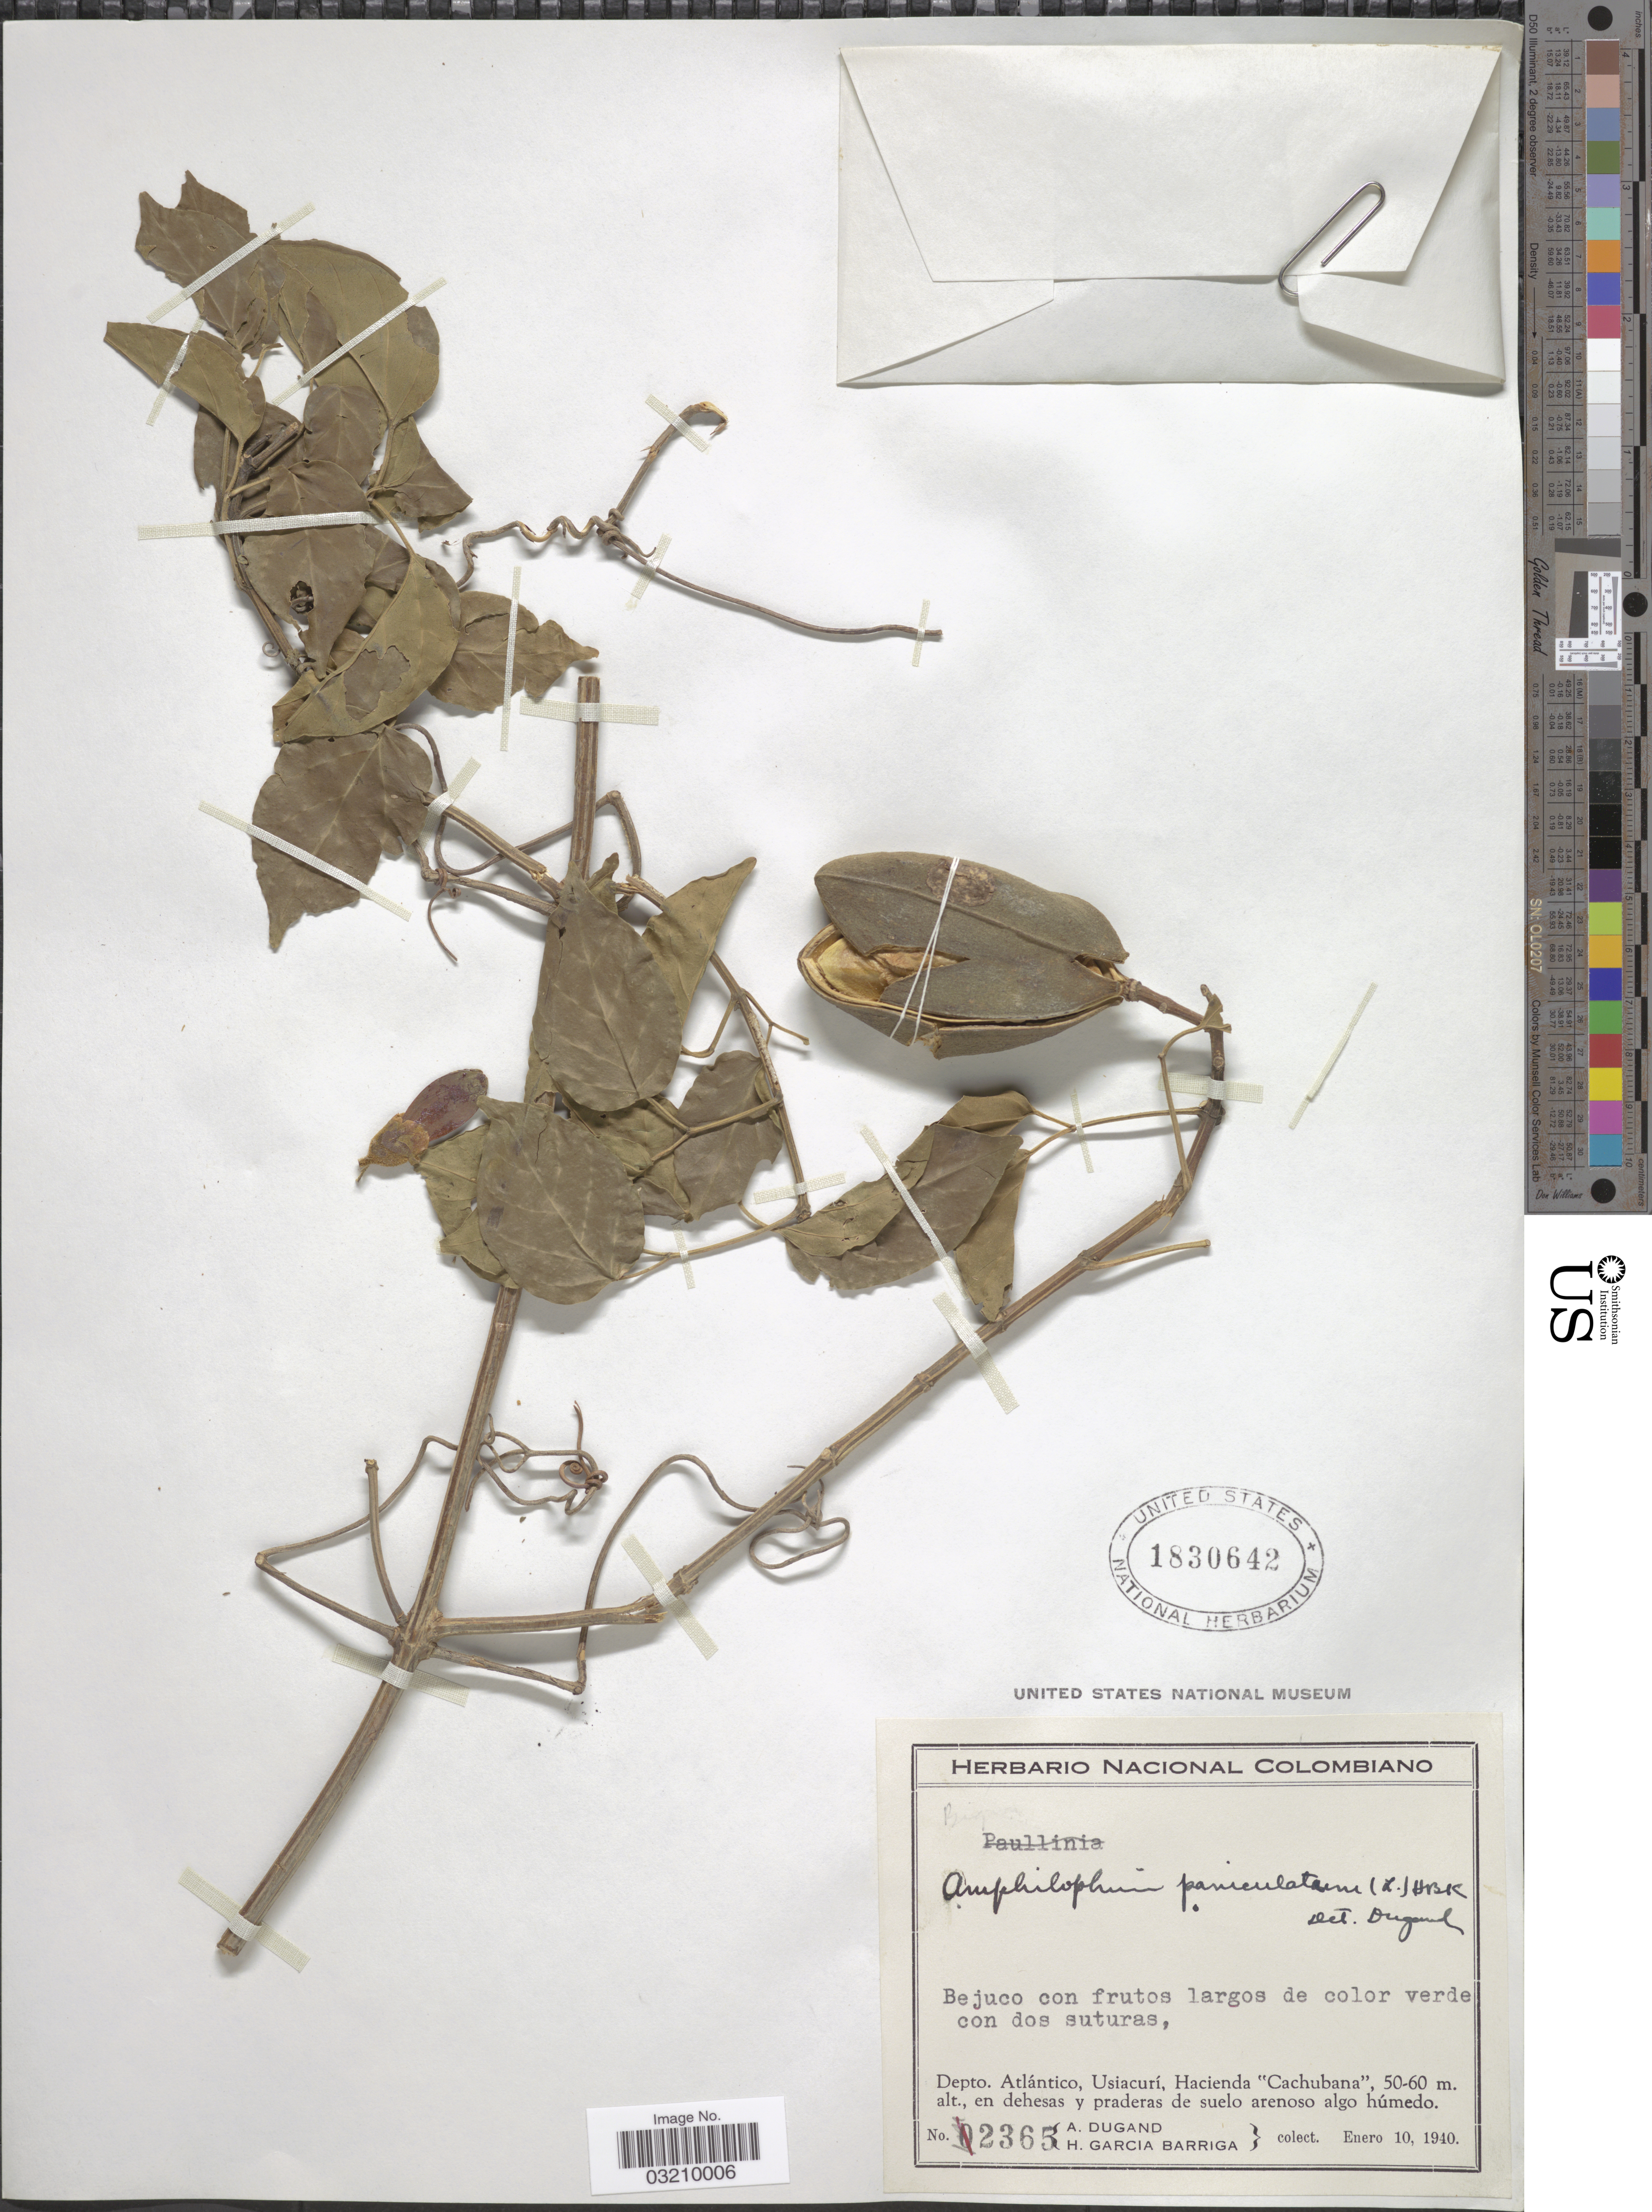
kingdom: Plantae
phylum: Tracheophyta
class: Magnoliopsida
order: Lamiales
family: Bignoniaceae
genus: Amphilophium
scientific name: Amphilophium paniculatum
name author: (L.) Kunth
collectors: A. Dugand & H. García Barriga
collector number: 2365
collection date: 1940-01-10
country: Colombia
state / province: Atlántico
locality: Depto. Atlántico, Usiacurí, Hacienda "Cachubana".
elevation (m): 50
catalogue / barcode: US 1830642